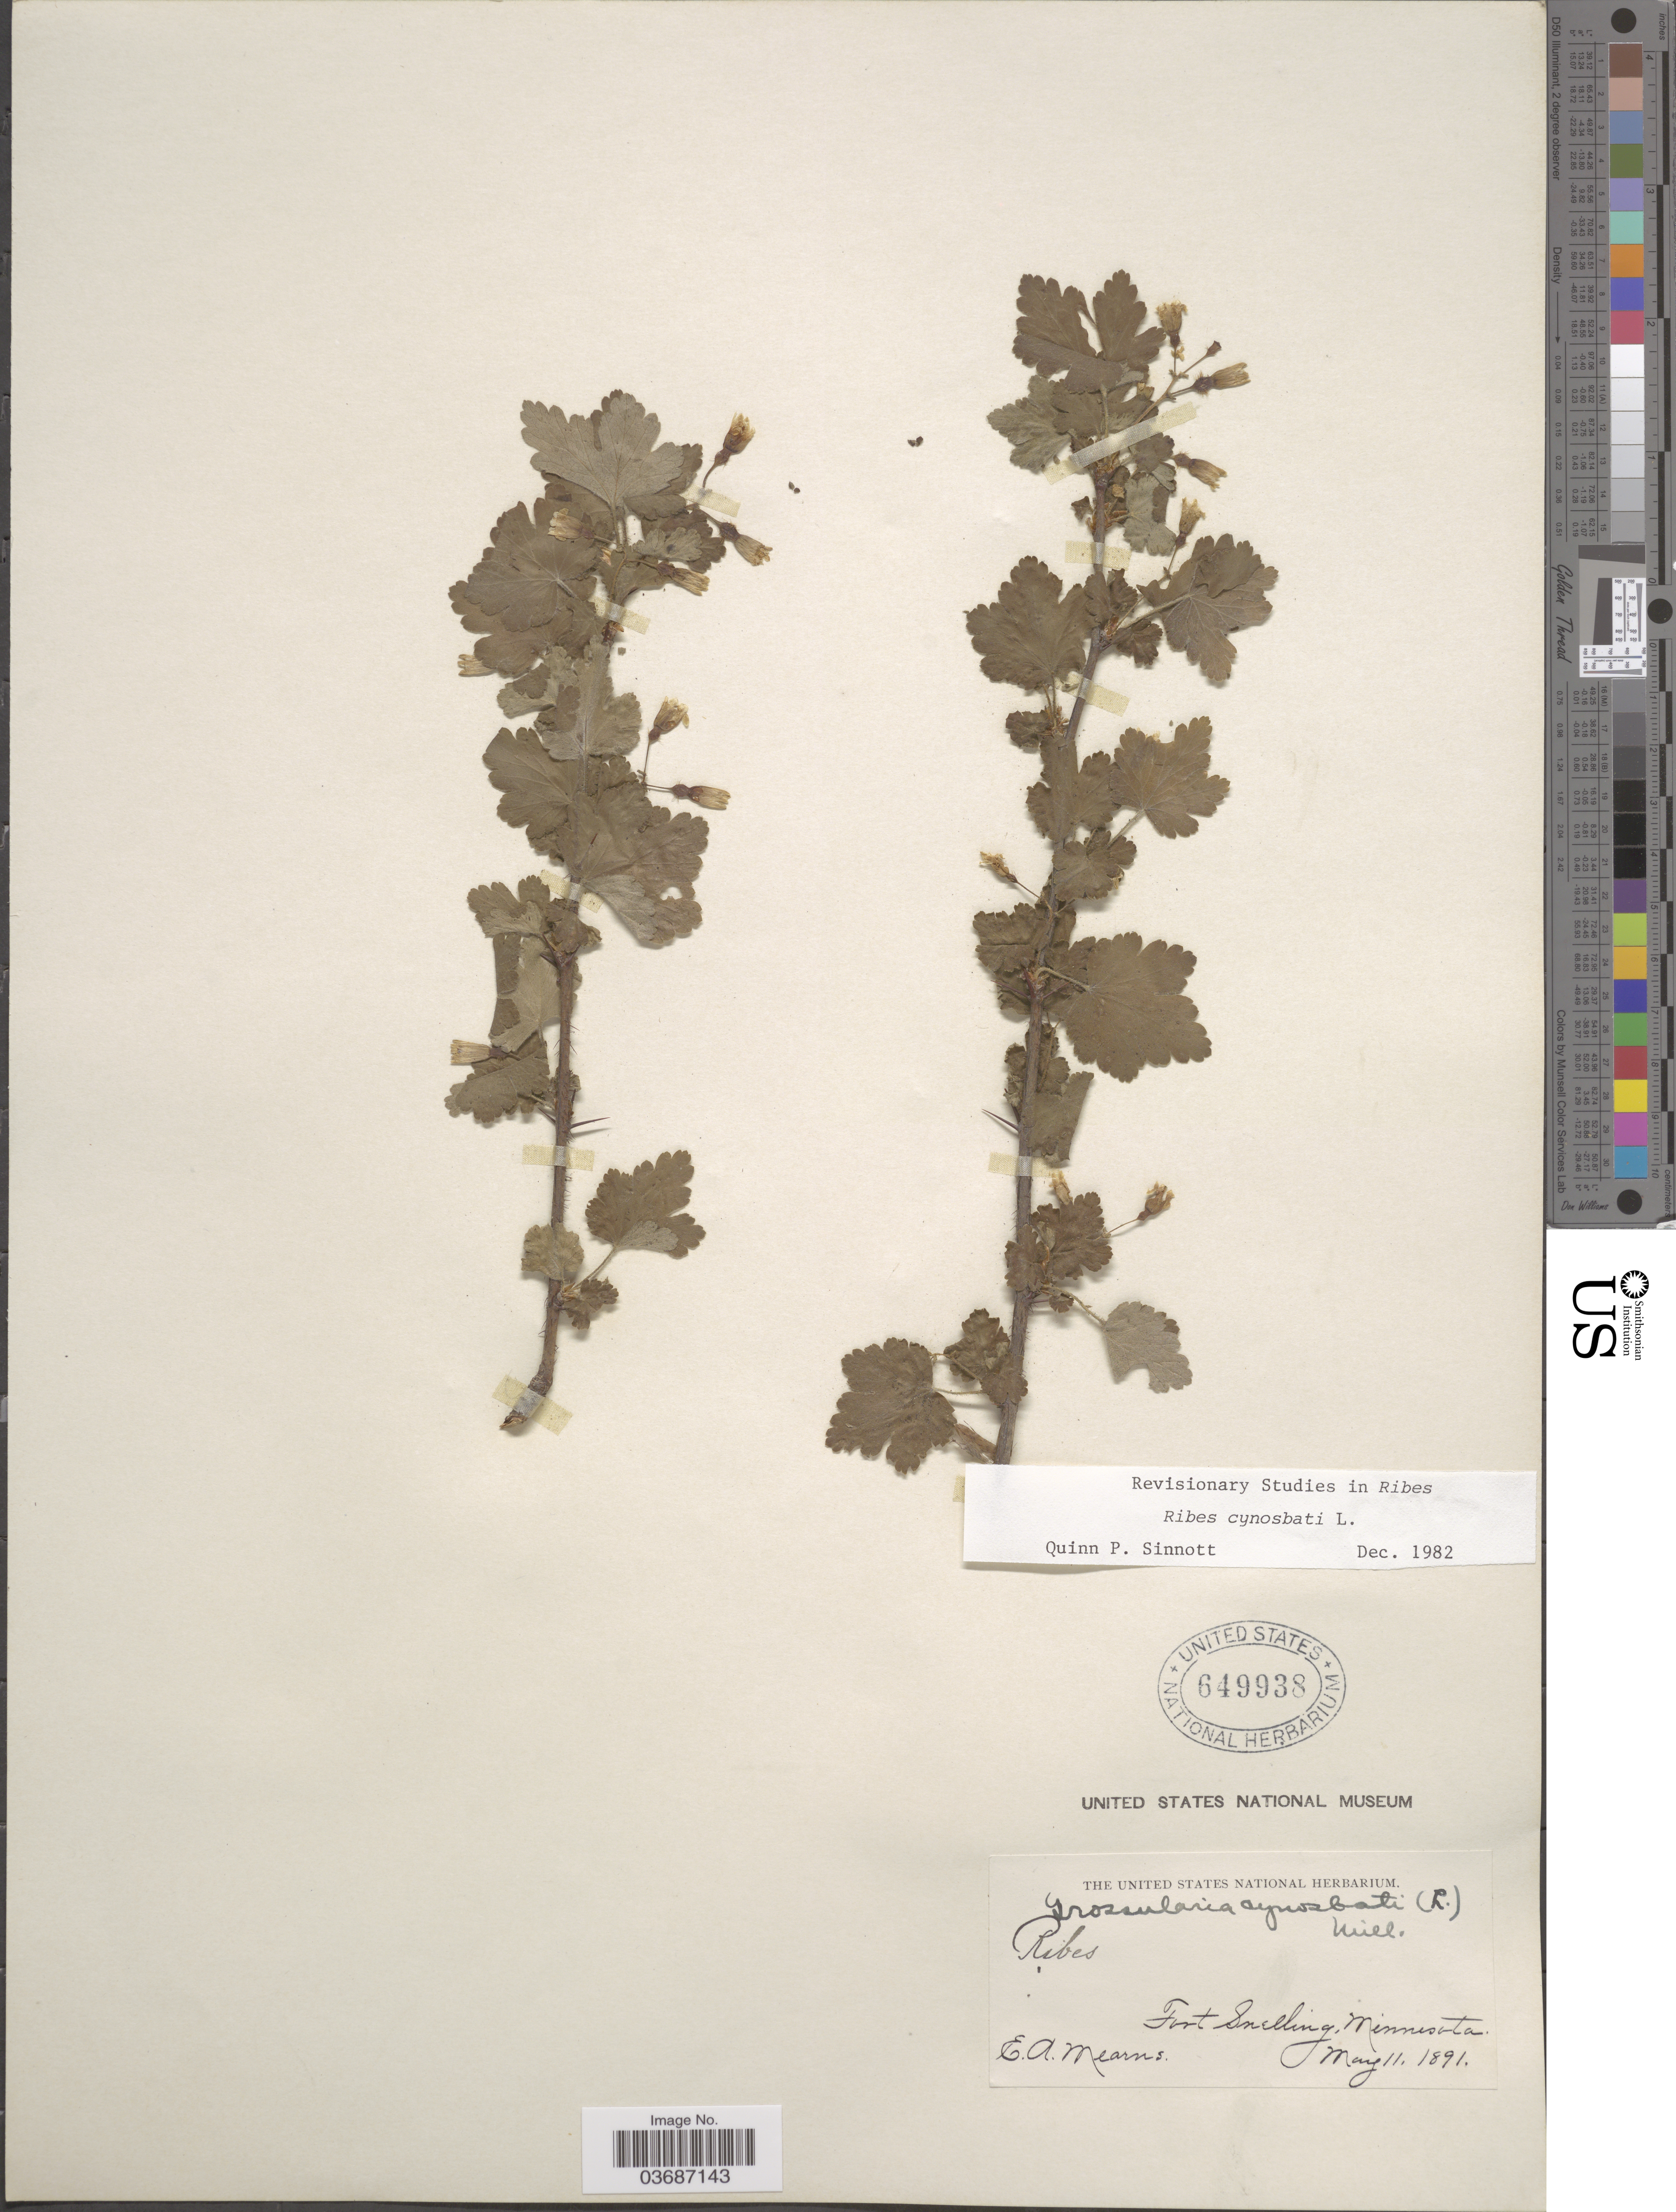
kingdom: Plantae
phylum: Tracheophyta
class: Magnoliopsida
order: Saxifragales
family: Grossulariaceae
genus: Ribes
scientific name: Ribes cynosbati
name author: L.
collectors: E. A. Mearns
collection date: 1891-05-11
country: United States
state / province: Minnesota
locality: Fort Snelling.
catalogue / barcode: US 649938